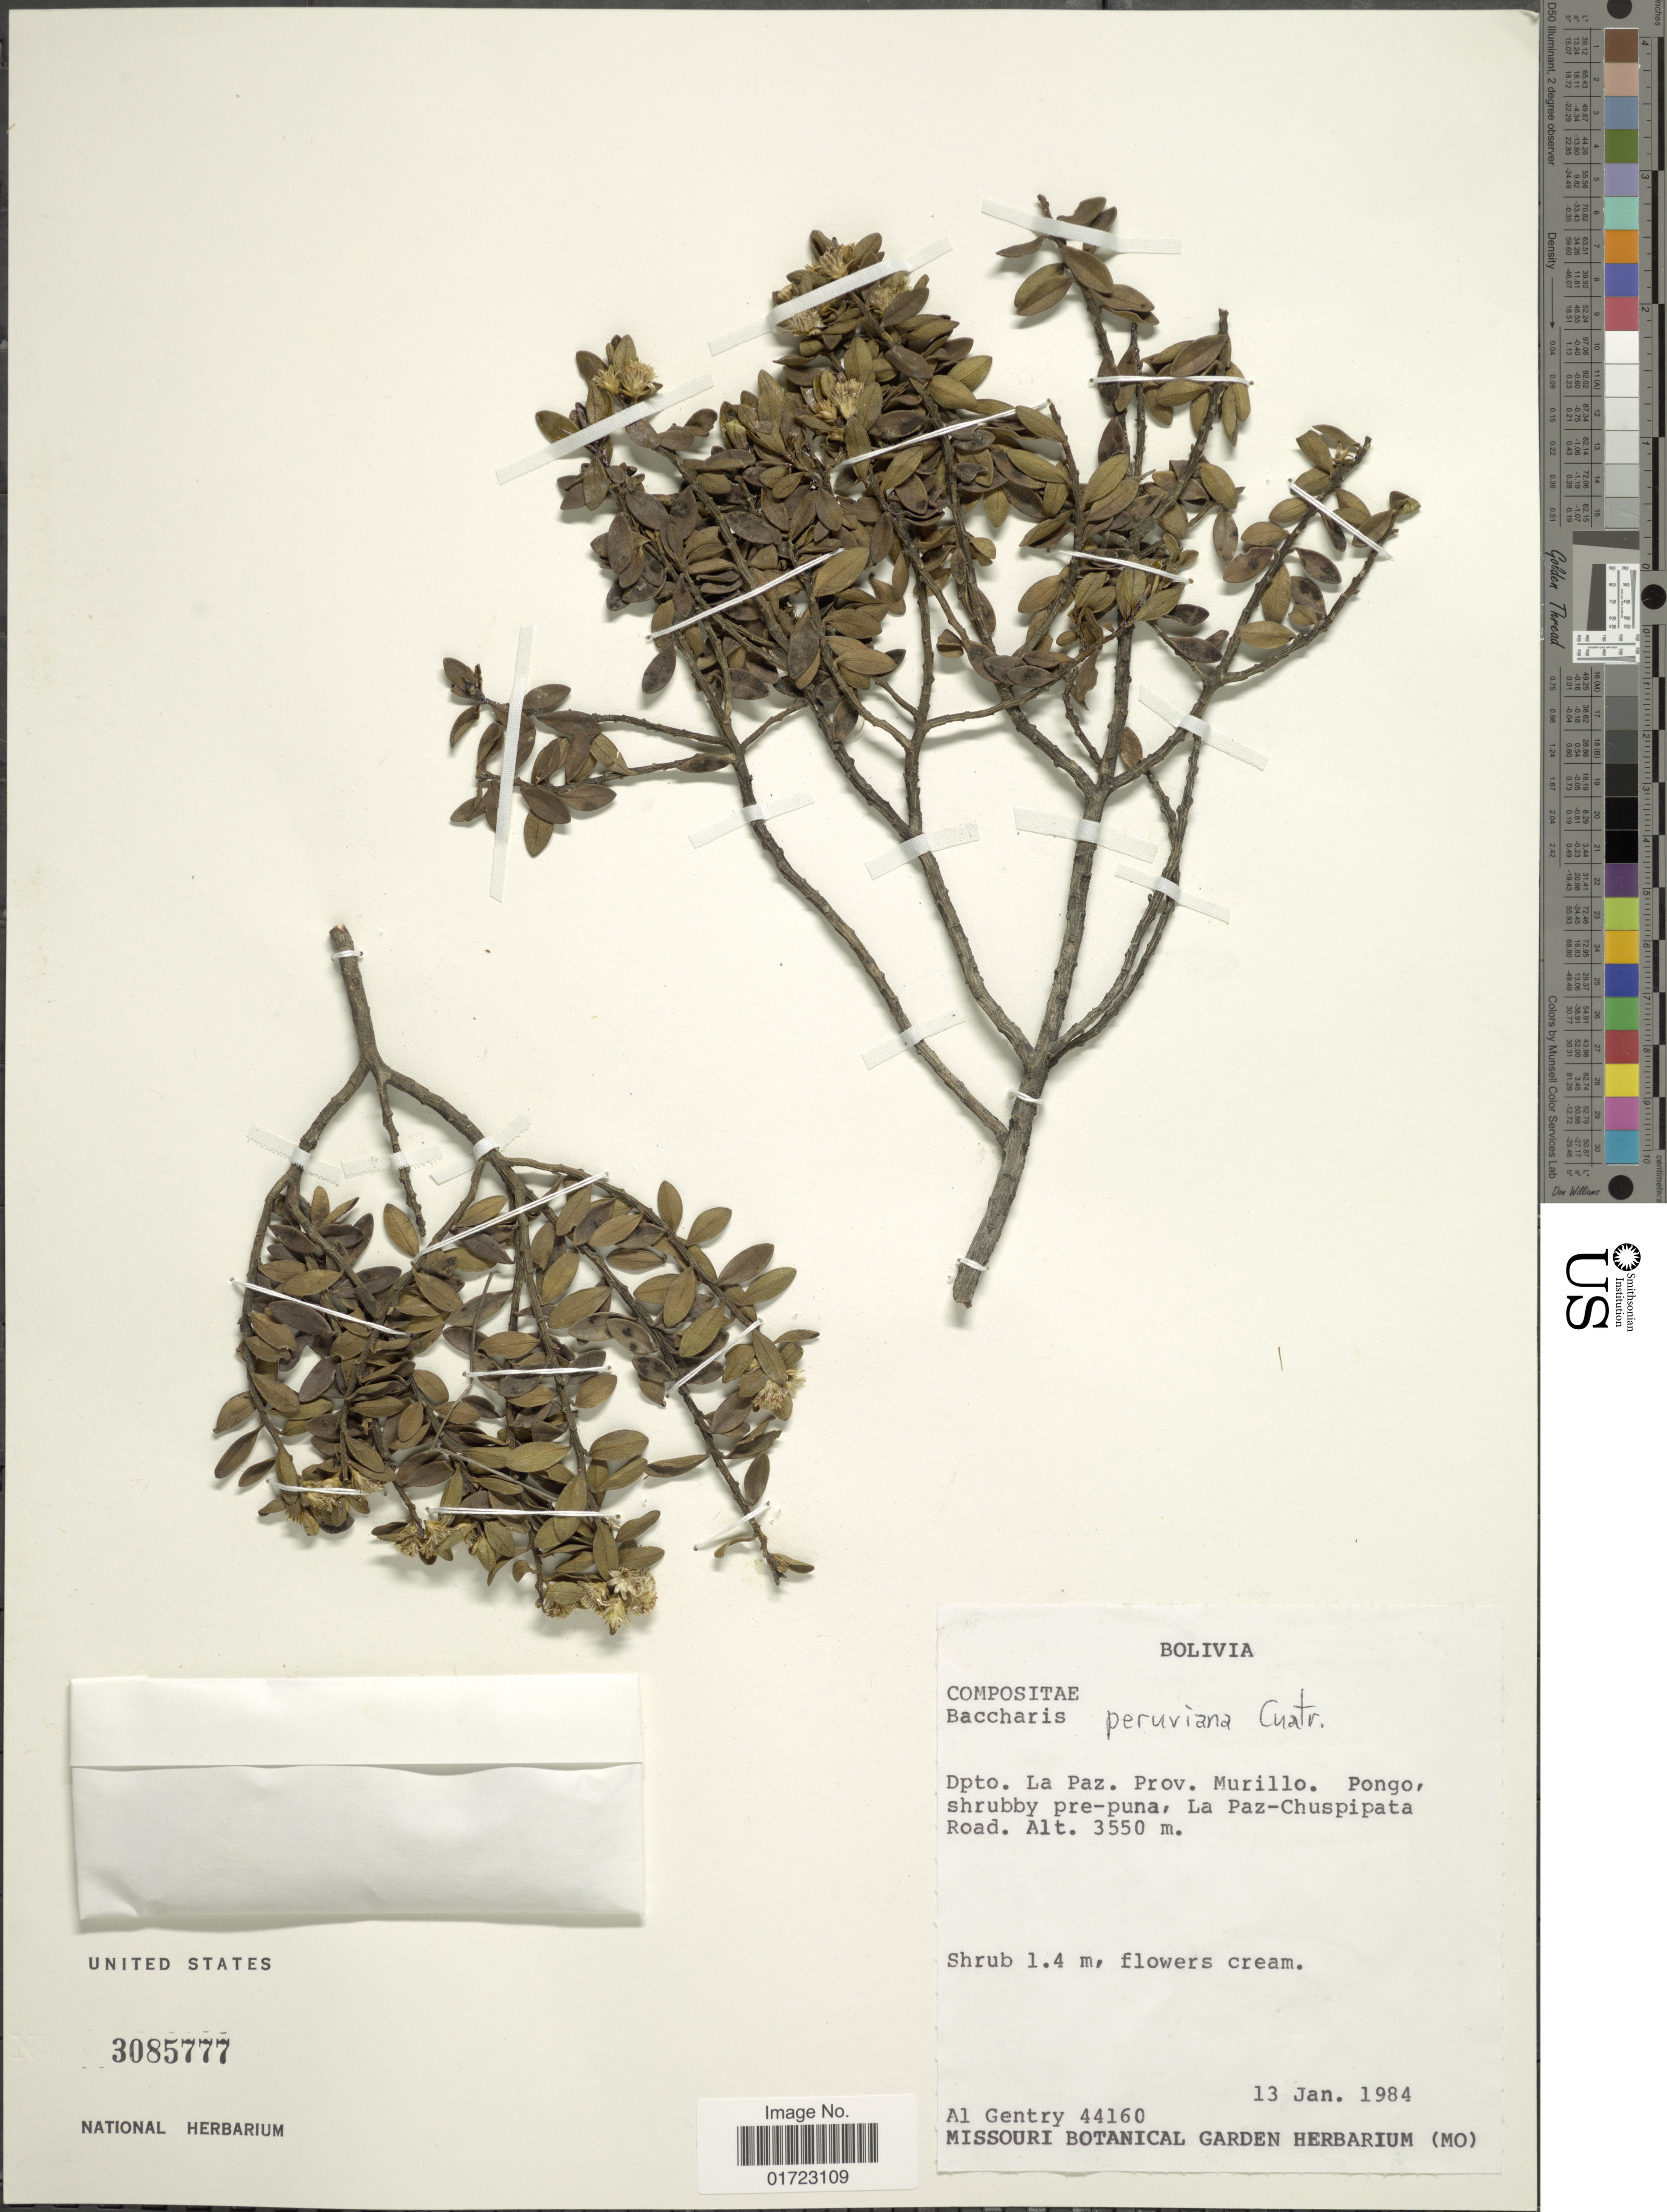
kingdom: Plantae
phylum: Tracheophyta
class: Magnoliopsida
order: Asterales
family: Asteraceae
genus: Baccharis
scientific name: Baccharis peruviana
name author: Cuatrec.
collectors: A. H. Gentry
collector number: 44160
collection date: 1984-01-13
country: Bolivia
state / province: La Paz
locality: Prov. Murillo. Pongo. La Paz-Chuspipata Road.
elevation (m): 3550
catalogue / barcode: US 3085777